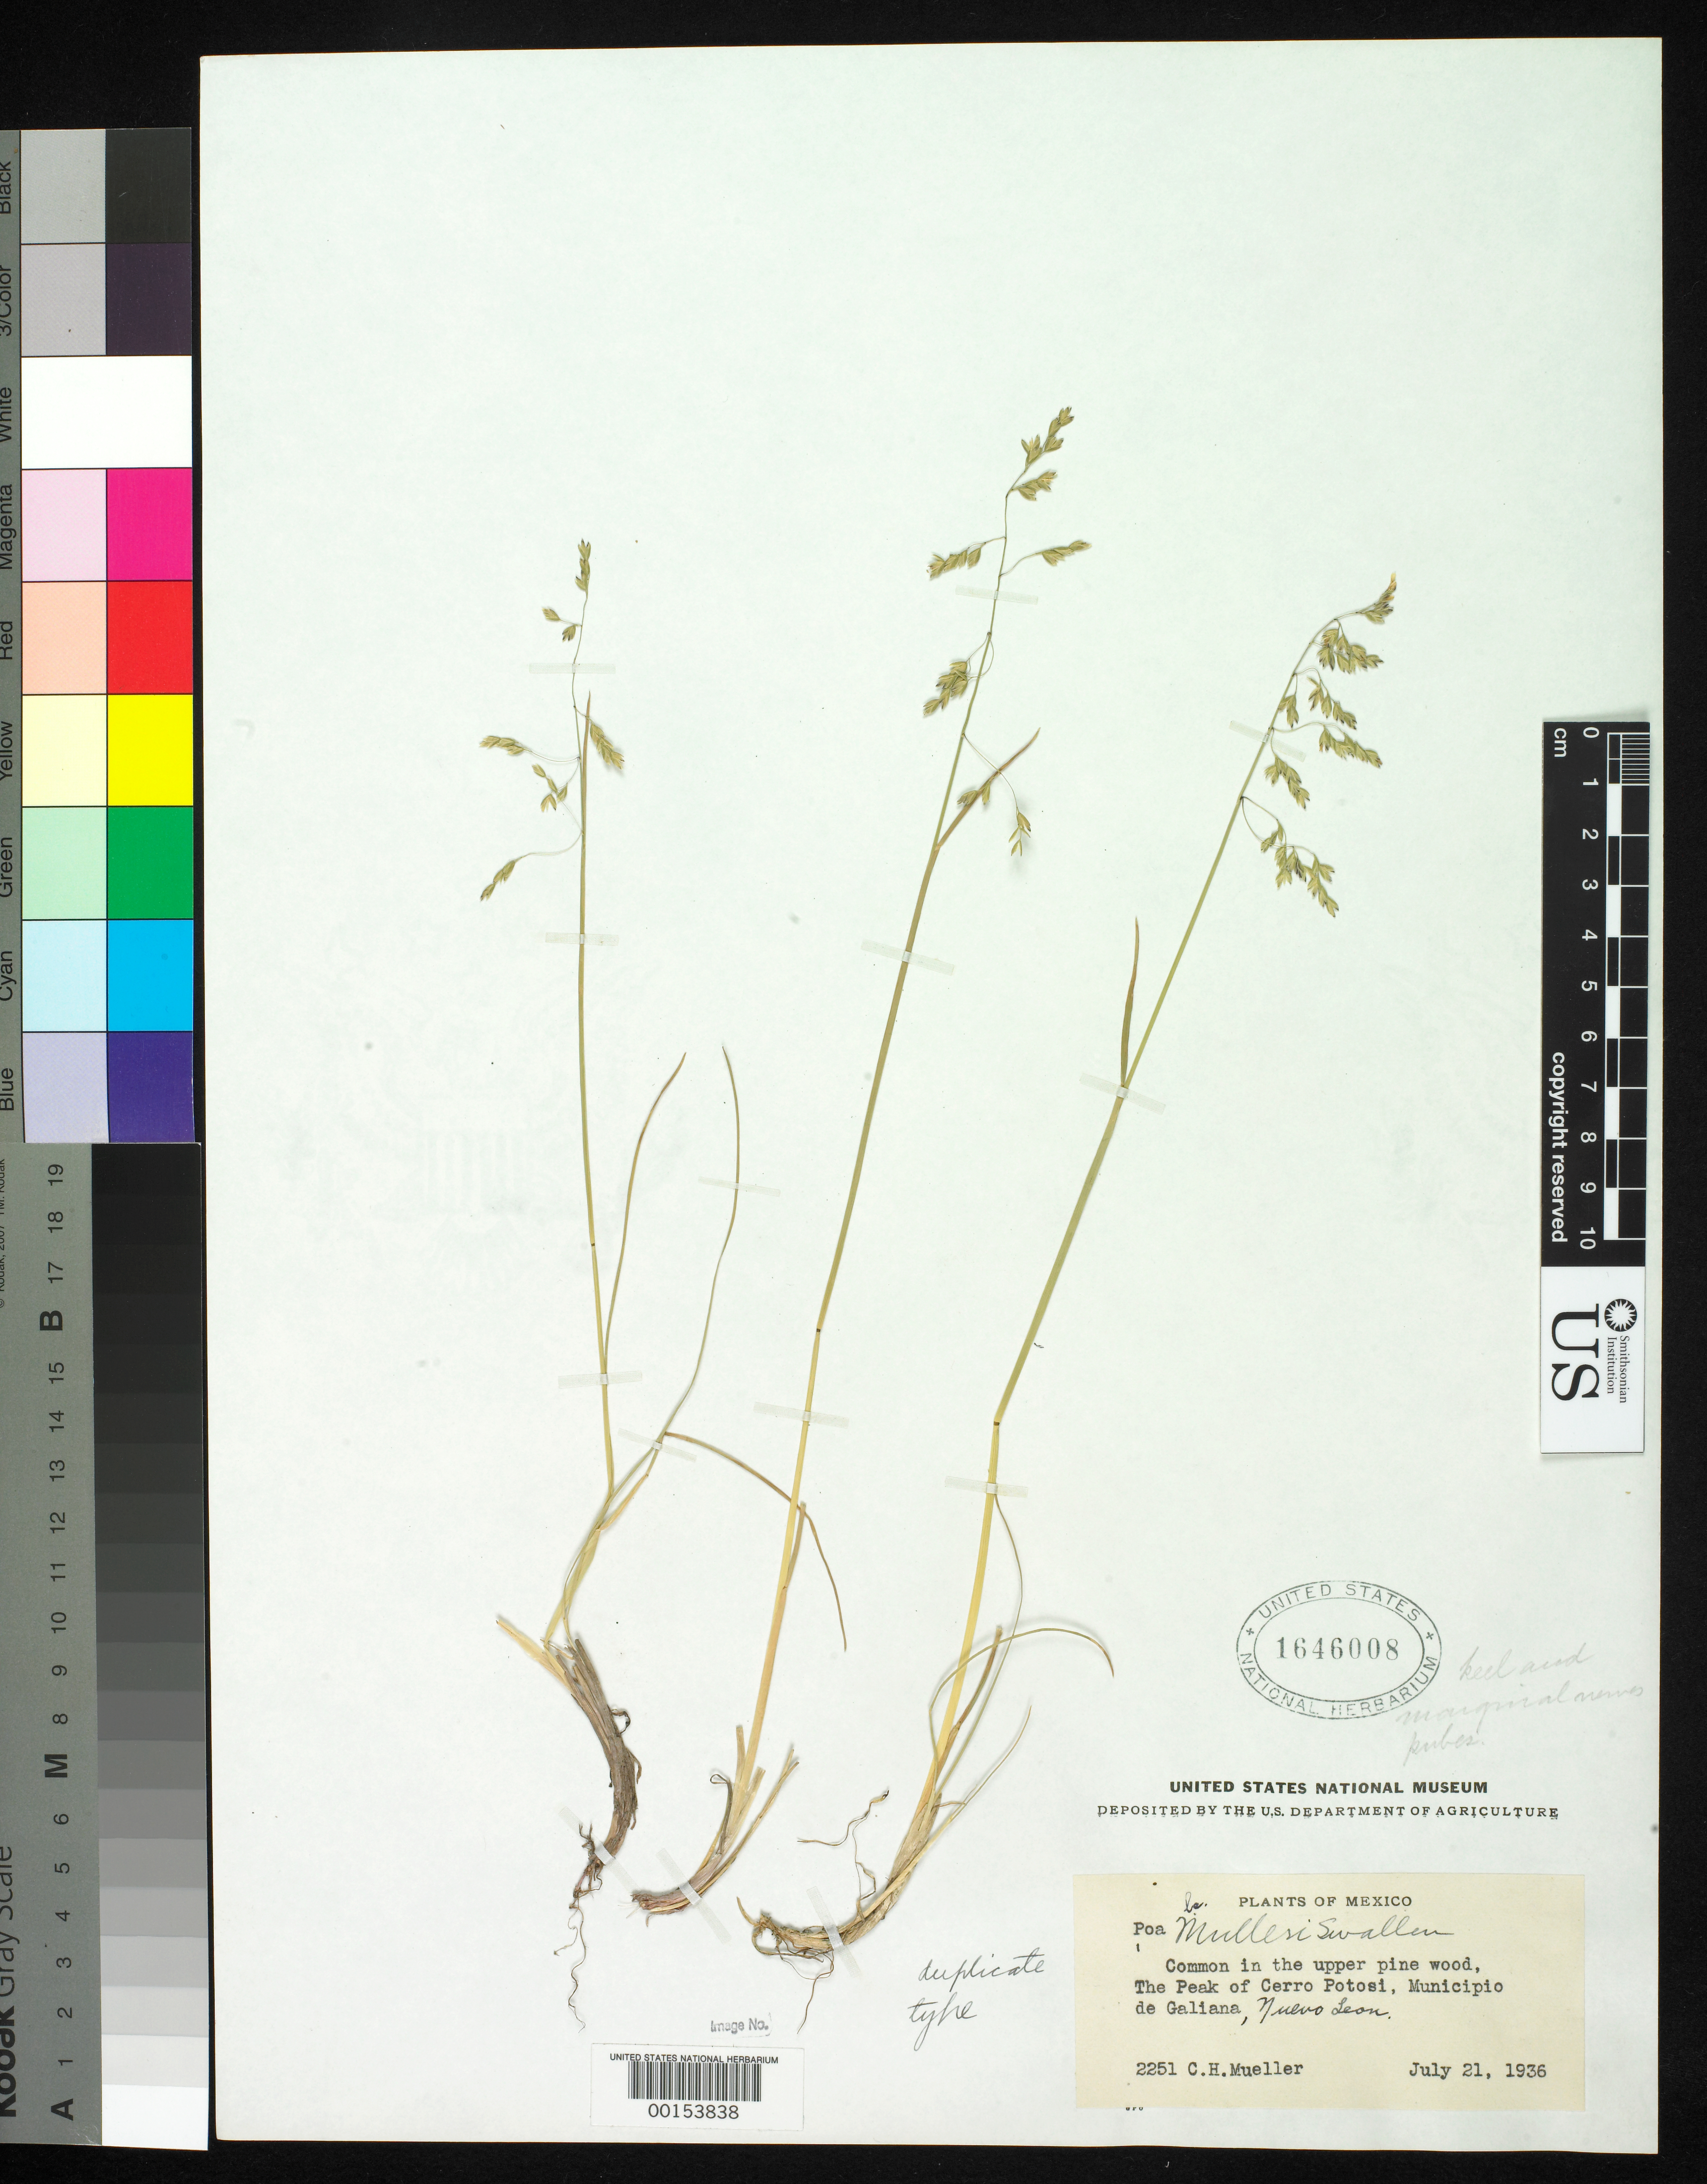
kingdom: Plantae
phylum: Tracheophyta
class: Liliopsida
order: Poales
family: Poaceae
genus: Poa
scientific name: Poa mulleri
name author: Swallen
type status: Isotype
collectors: C. H. Muller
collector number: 2251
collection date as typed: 21 Jul 1936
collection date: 1936-07-21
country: Mexico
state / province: Nuevo León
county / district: Galeana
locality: Peak of Cerro Potosi.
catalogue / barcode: US 1646008